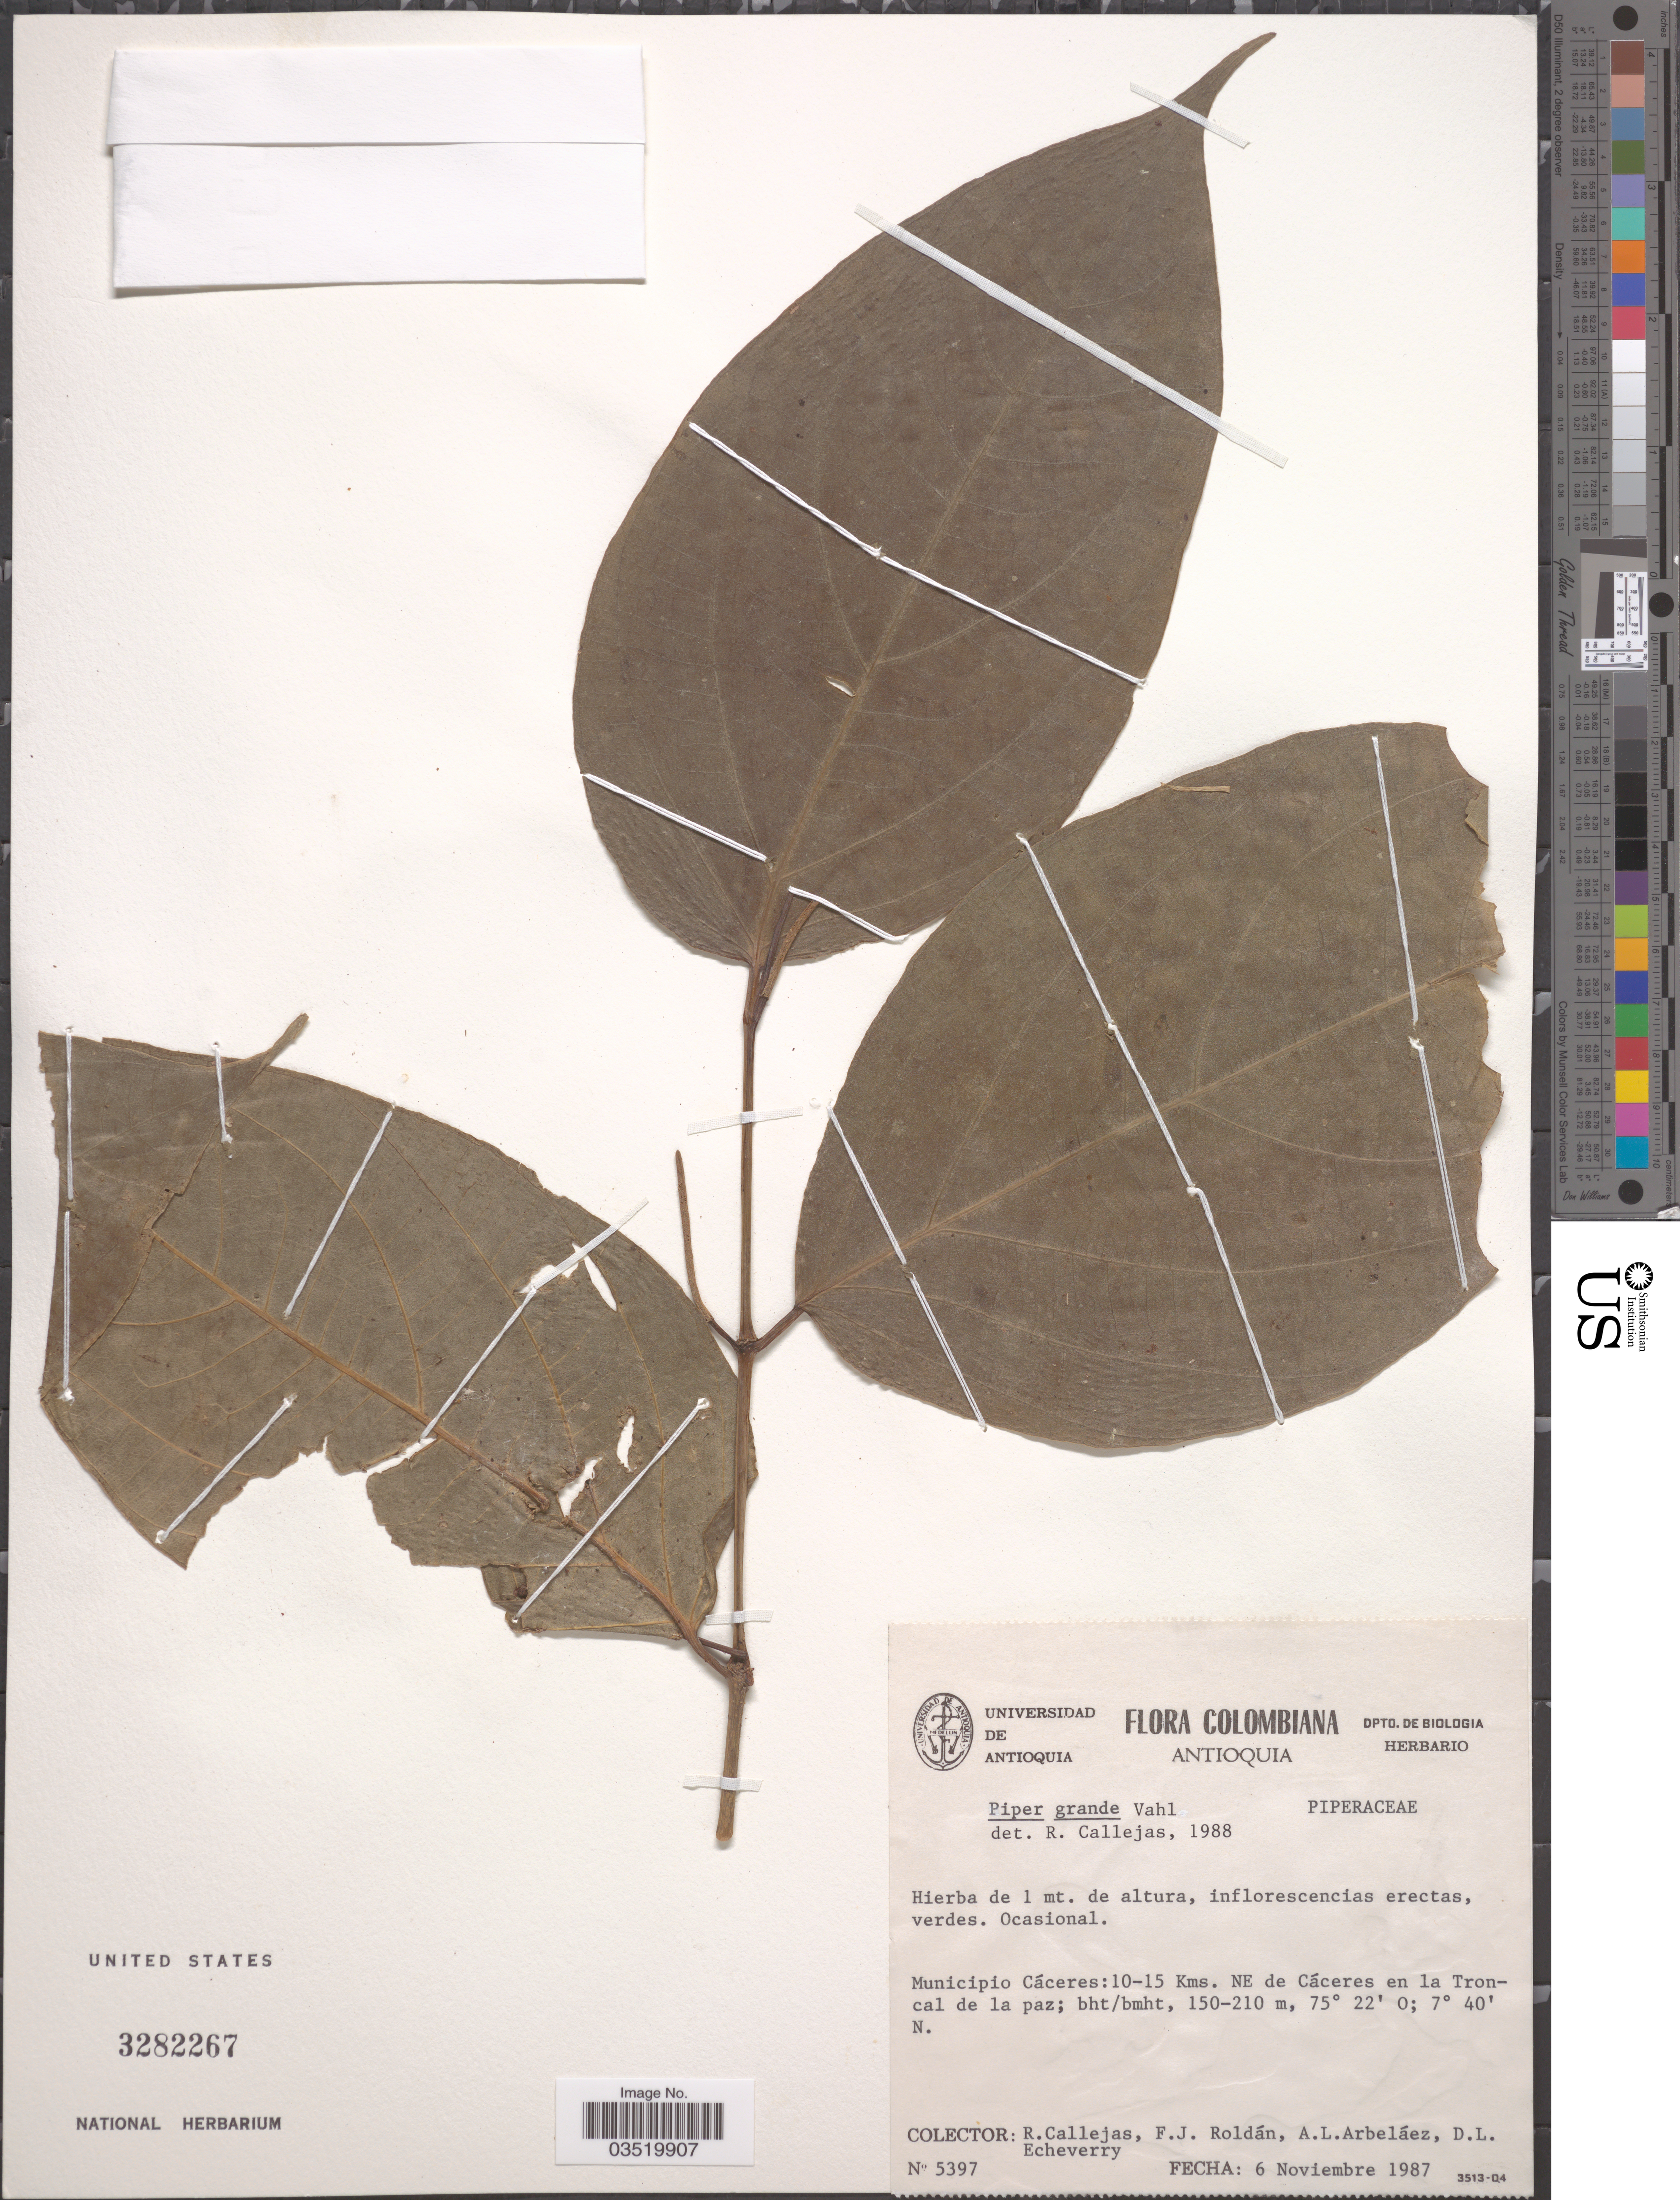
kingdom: Plantae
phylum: Tracheophyta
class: Magnoliopsida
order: Piperales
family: Piperaceae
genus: Piper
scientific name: Piper grande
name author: Vahl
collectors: R. Callejas, F. J. Roldán, A. Arbeláez Alvarez & D. Echeverry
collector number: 5397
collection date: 1987-11-06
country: Colombia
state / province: Antioquia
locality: Municipio Cáceres: 10-15 Kms. NE de Cáceres en la Troncal de la paz.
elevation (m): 150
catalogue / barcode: US 3282267